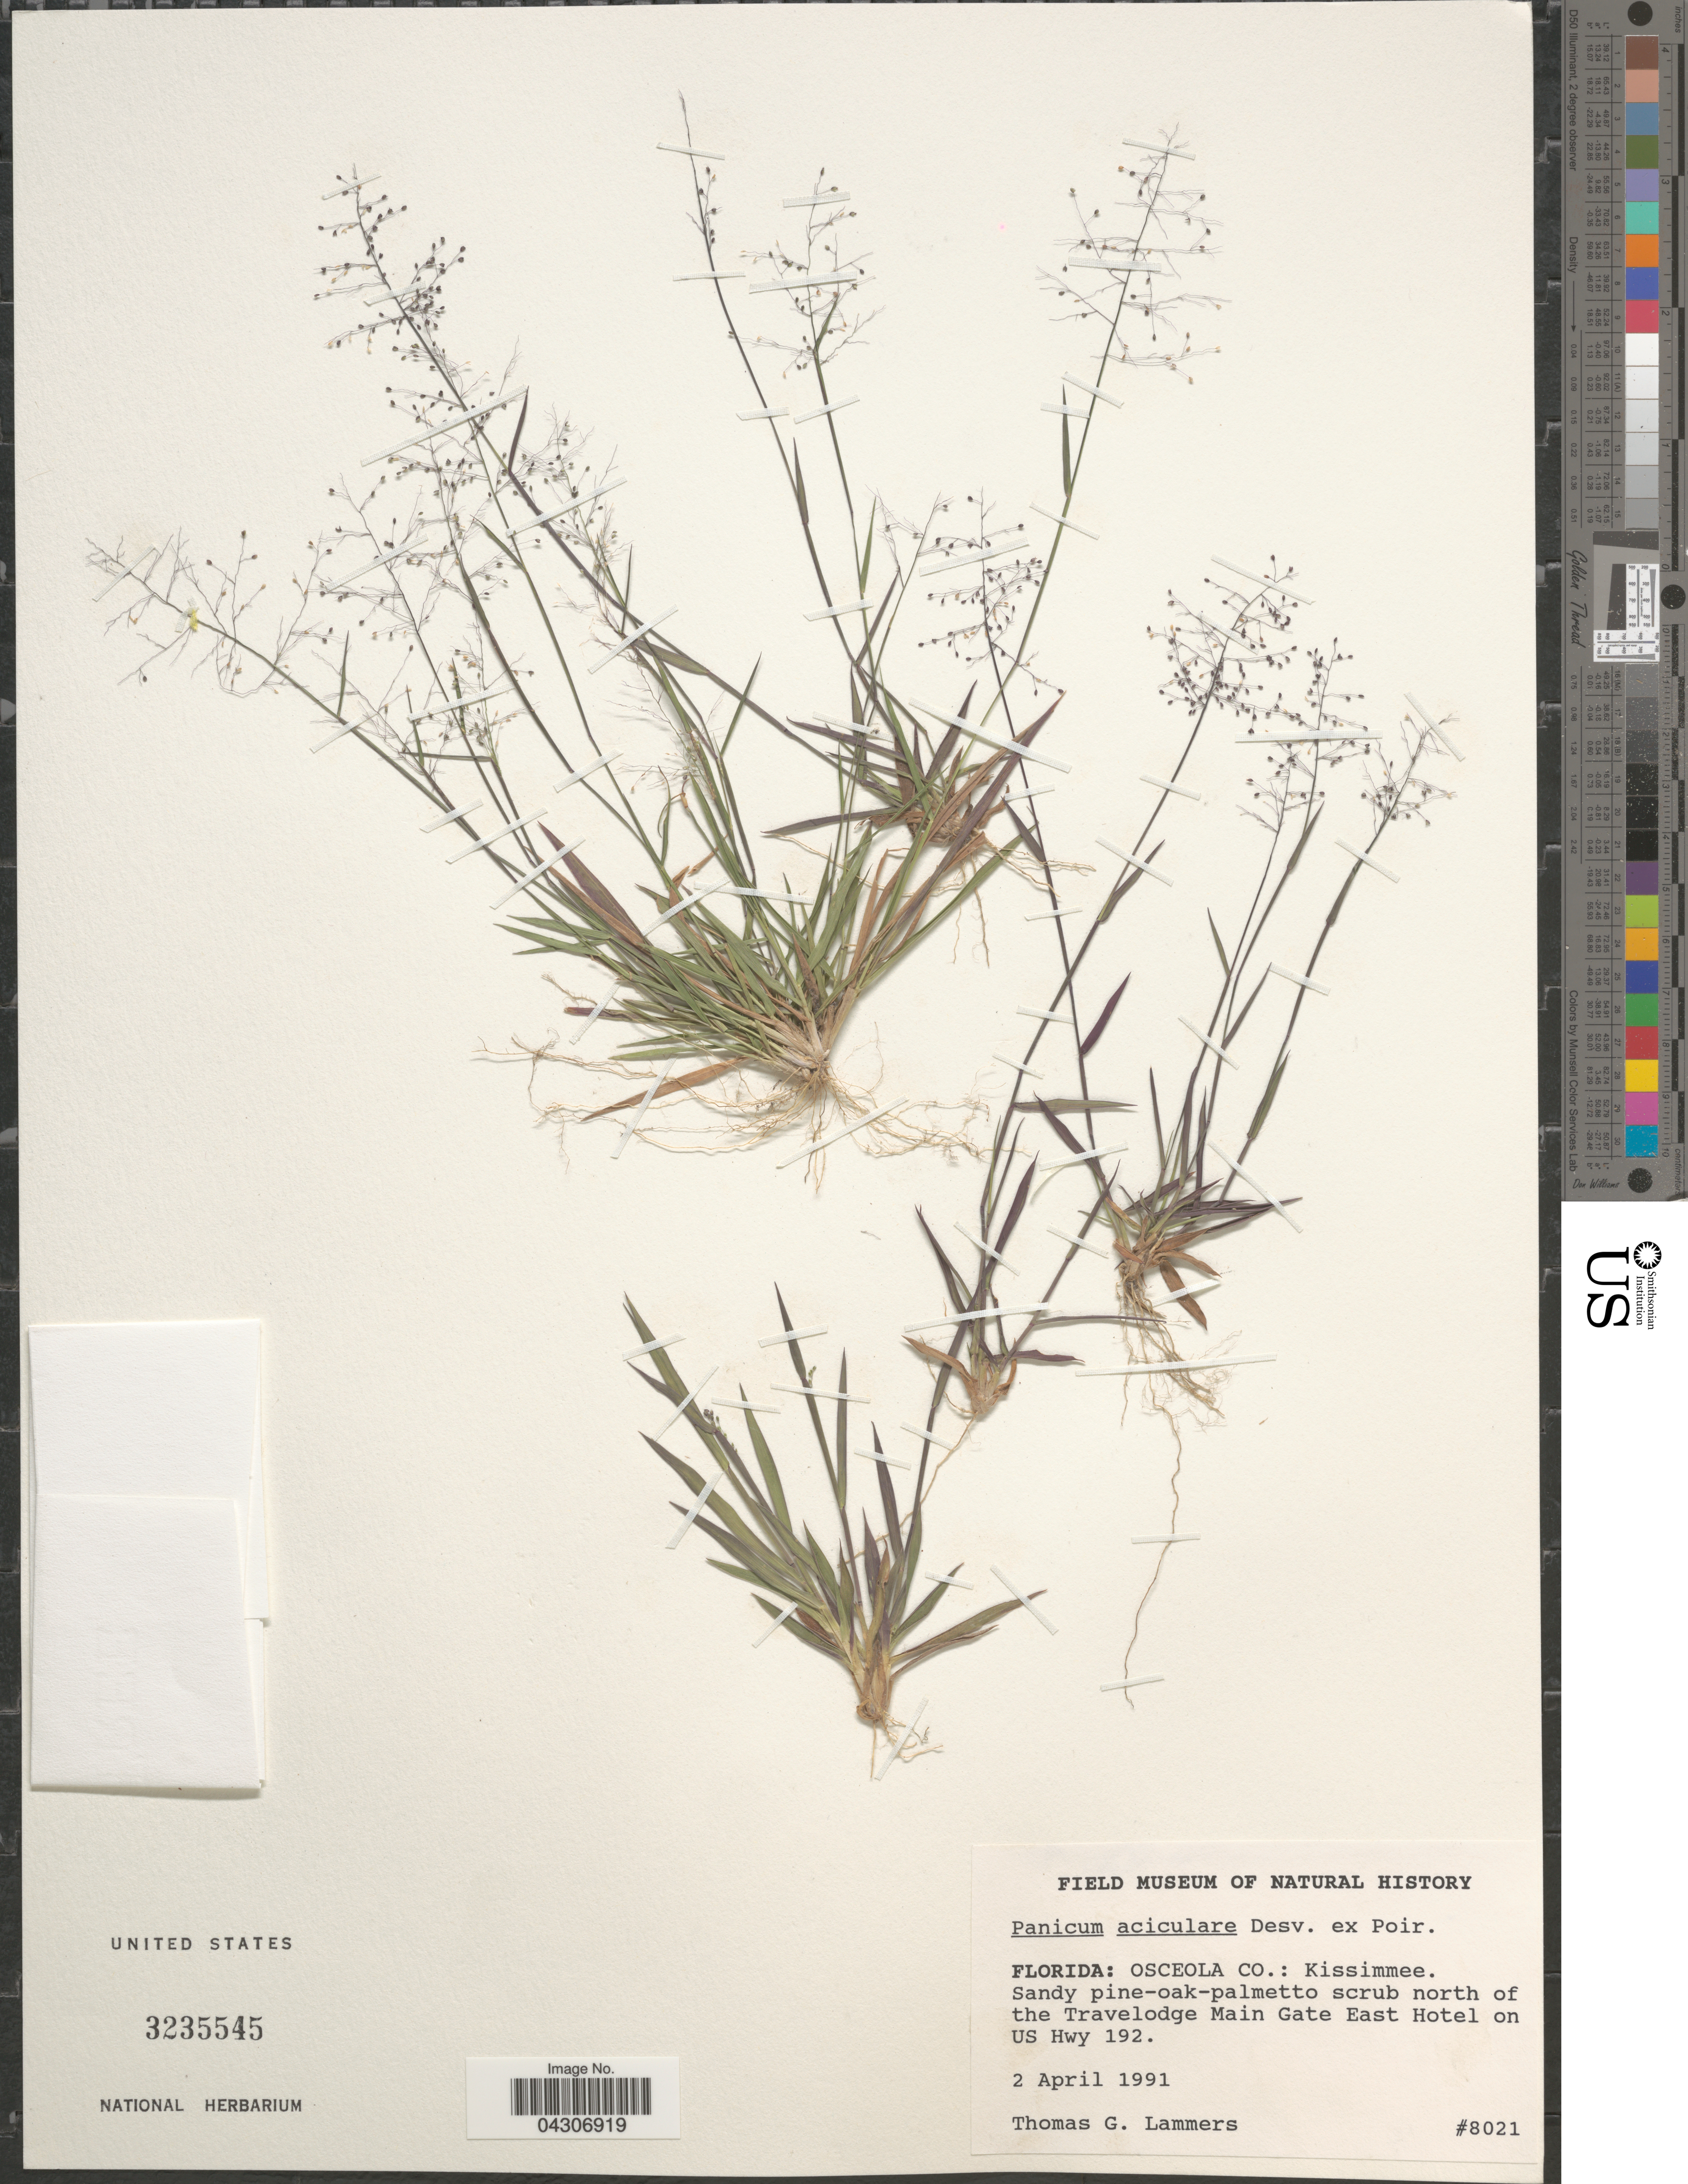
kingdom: Plantae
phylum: Tracheophyta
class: Liliopsida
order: Poales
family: Poaceae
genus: Dichanthelium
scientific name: Dichanthelium aciculare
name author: (Desv. ex Poir.) Gould & C.A. Clark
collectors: T. G. Lammers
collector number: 8021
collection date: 1991-04-02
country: United States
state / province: Florida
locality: Osceola Co.: Kissimmee. Sandy pine-oak-palmetto scrub north of the Travelodge Main Gate East Hotel on US Hwy 192.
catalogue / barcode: US 3235545